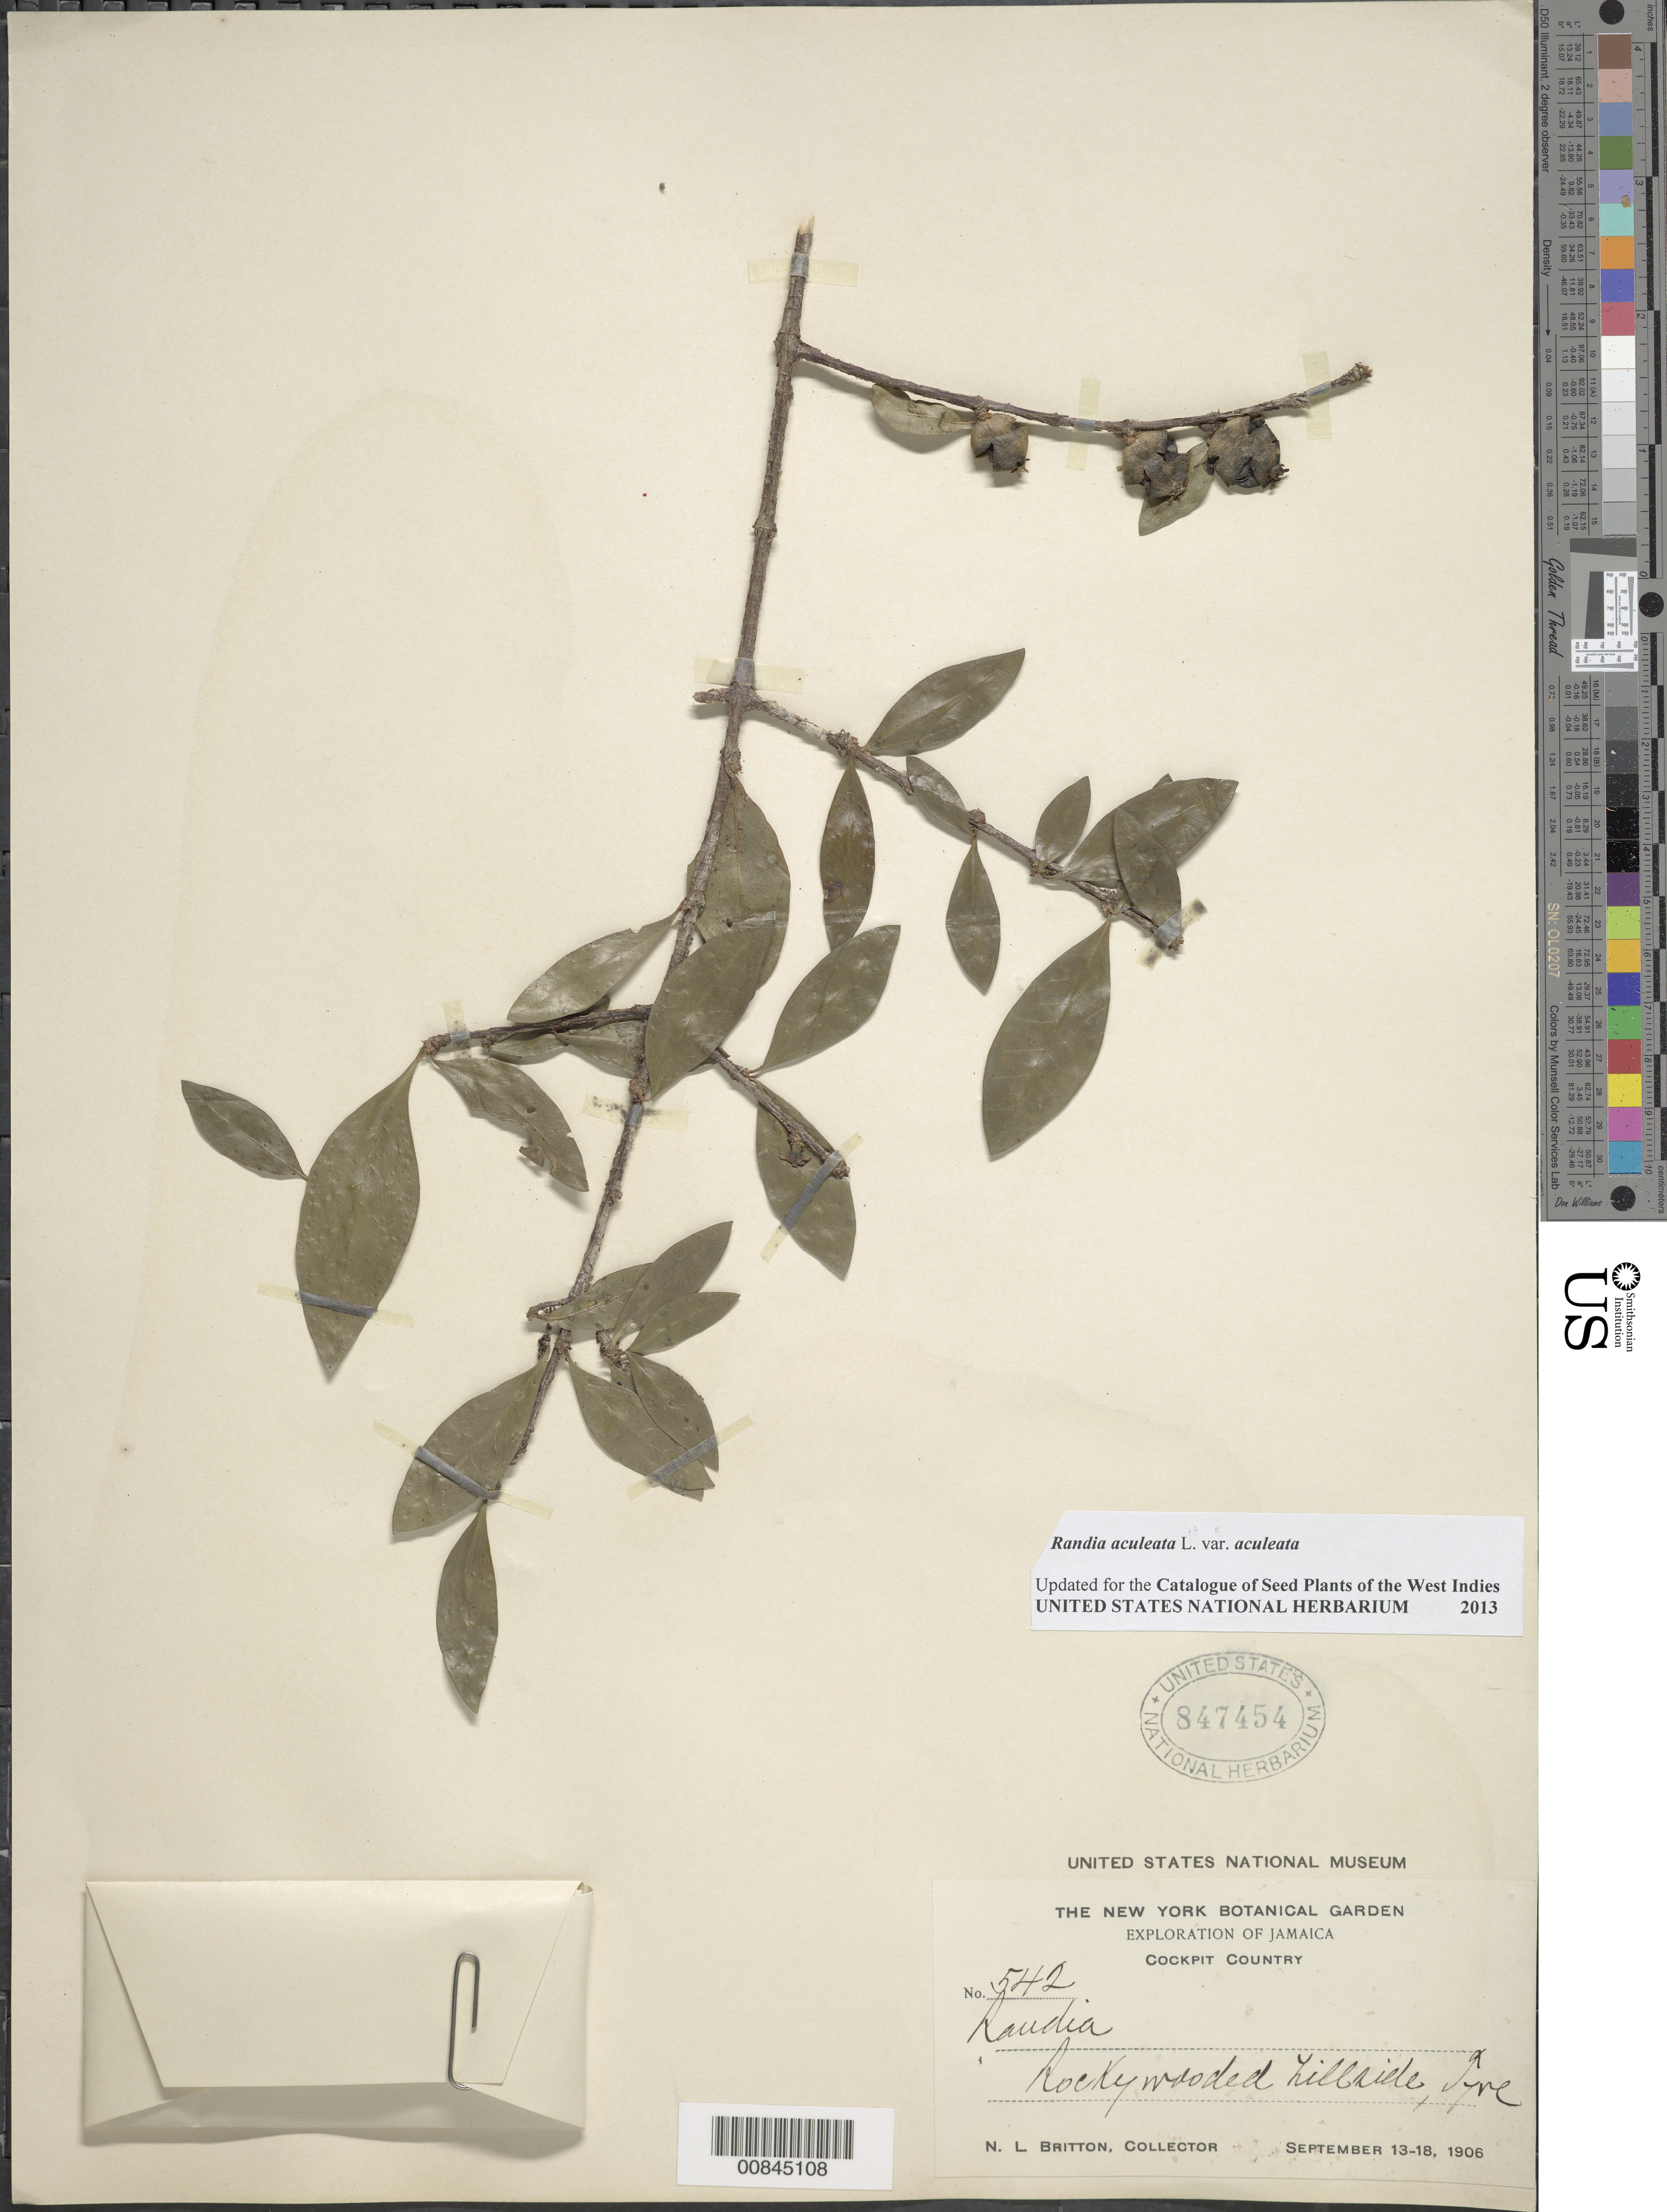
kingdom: Plantae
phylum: Tracheophyta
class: Magnoliopsida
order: Gentianales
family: Rubiaceae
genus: Randia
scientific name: Randia aculeata var. aculeata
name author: L.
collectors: N. Britton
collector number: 542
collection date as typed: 13 Sep 1906 to 18 Sep 1906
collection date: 1906-09-13/1906-09-18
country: St. Lucia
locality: Cockpot Country. Hillside, Tyre (sp?).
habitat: Rocky wooded hillside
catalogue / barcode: US 847454